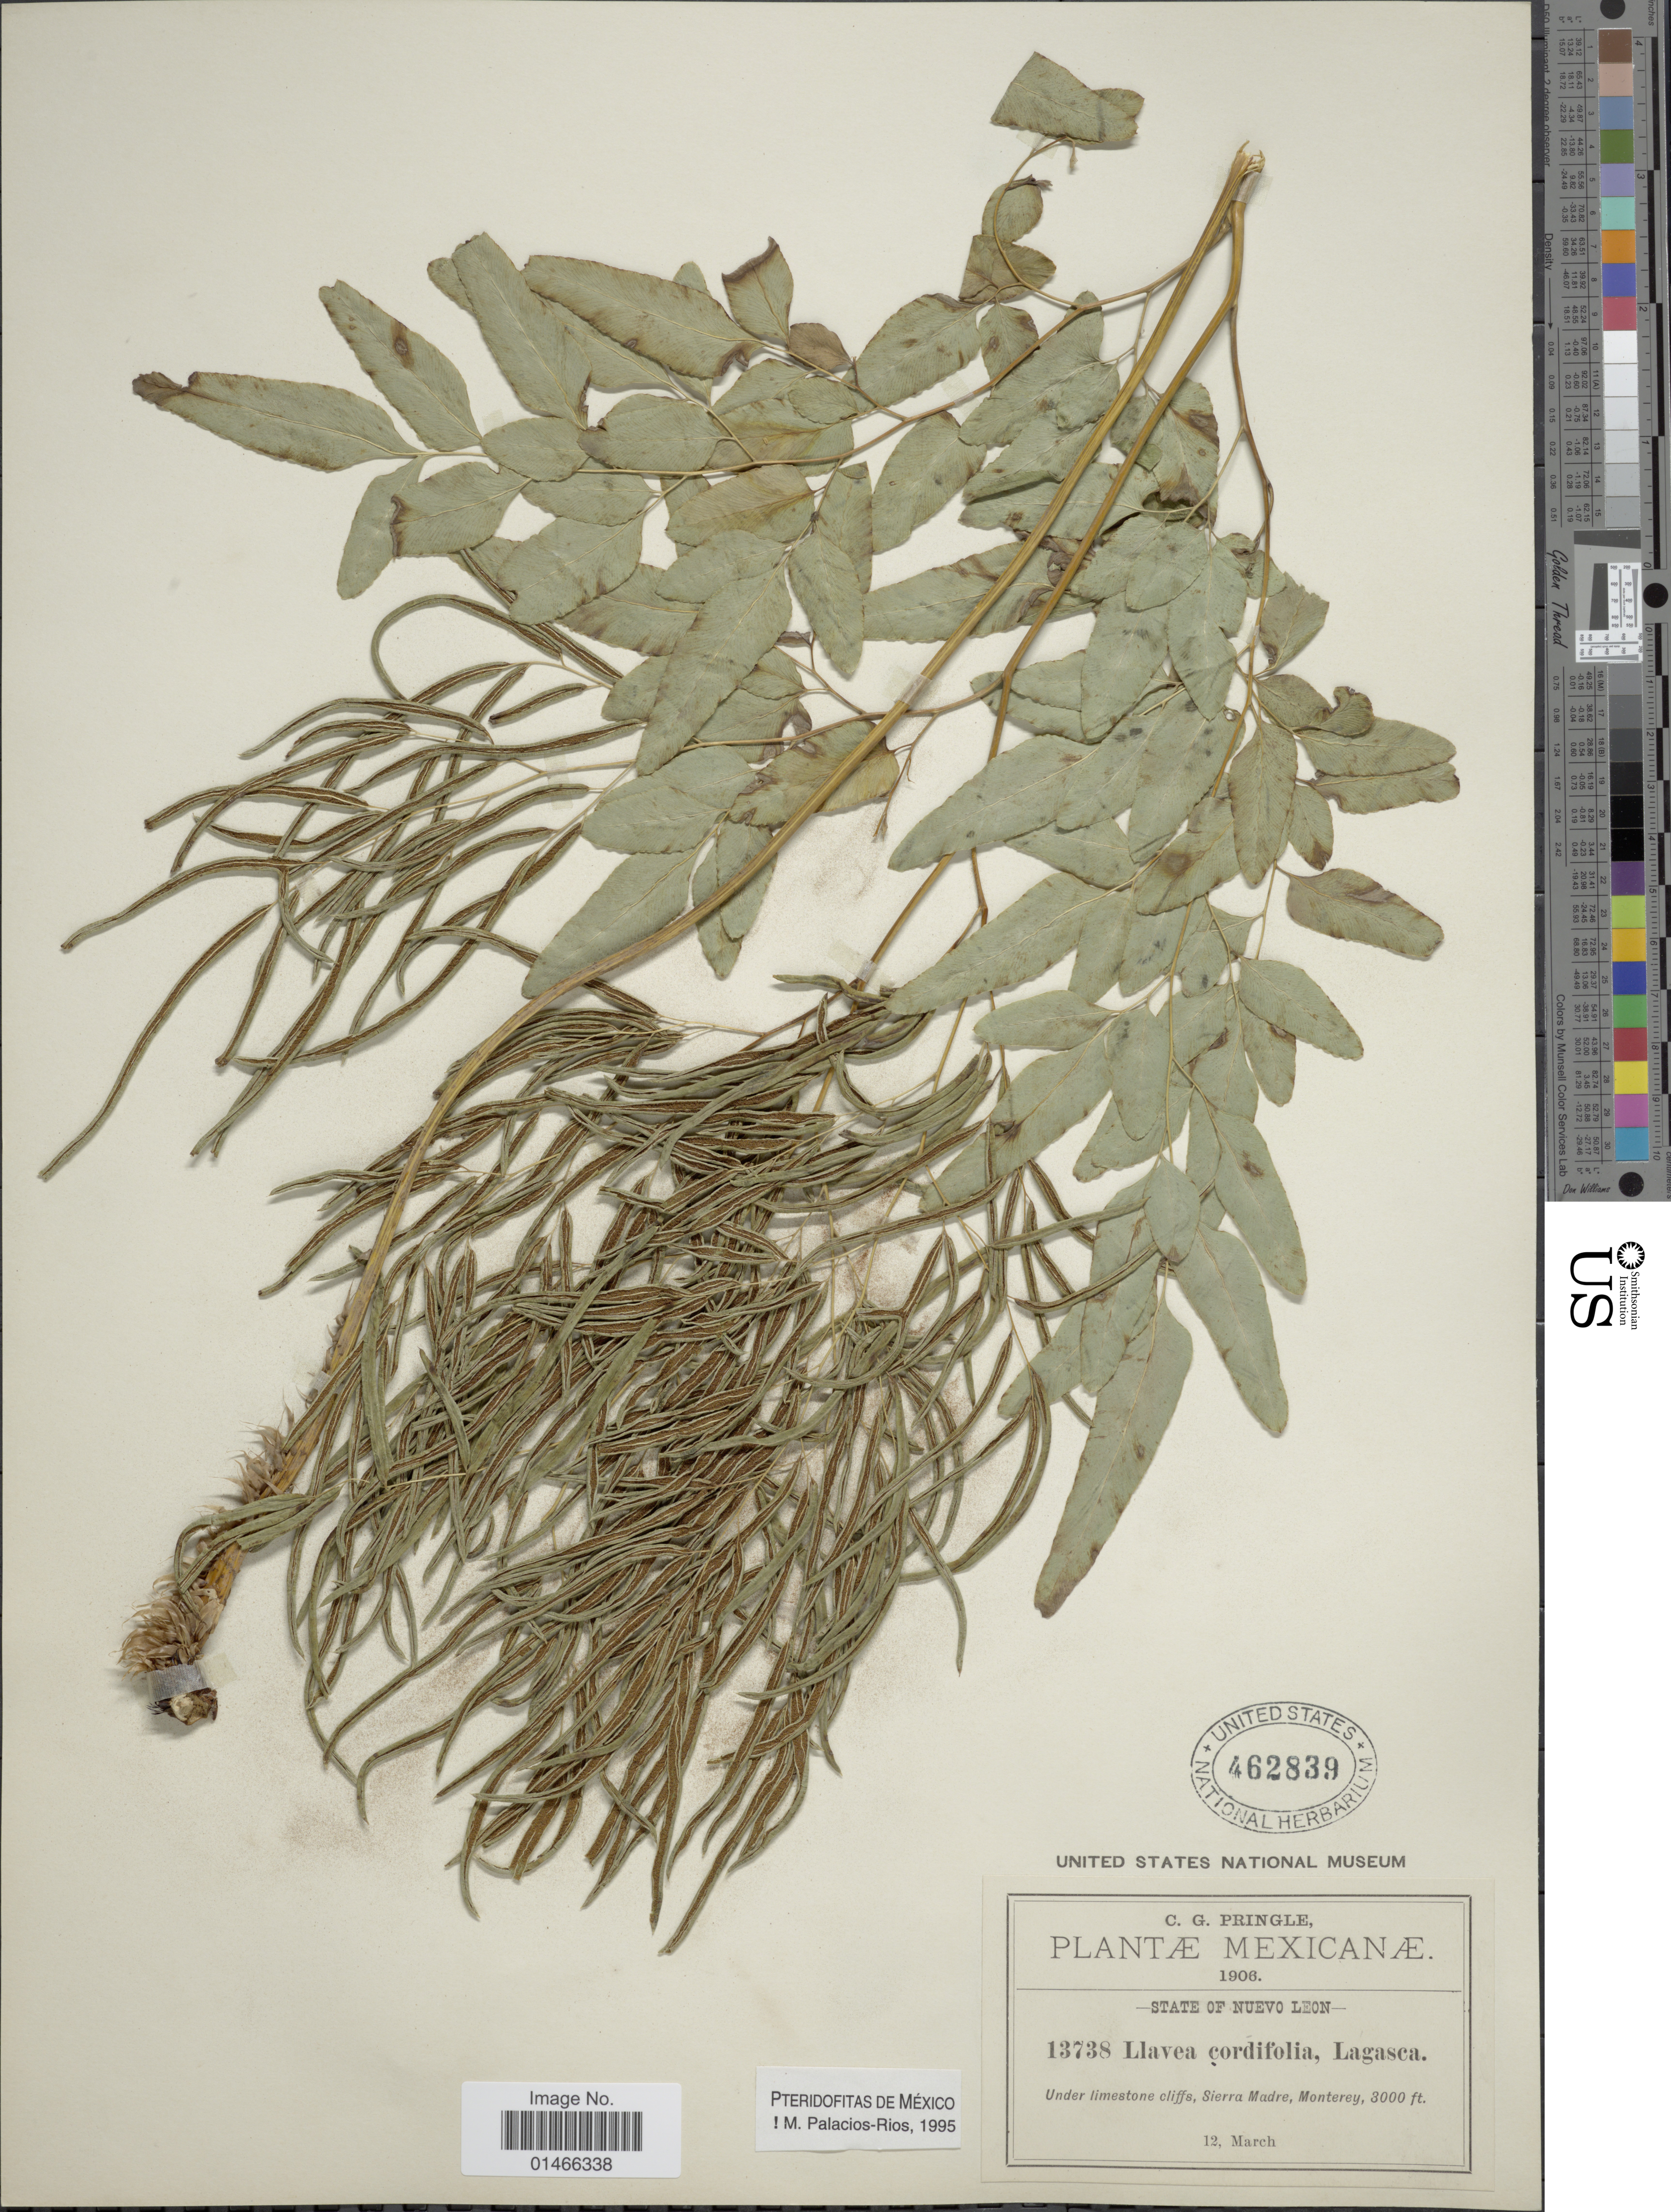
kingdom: Plantae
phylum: Tracheophyta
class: Polypodiopsida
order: Polypodiales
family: Pteridaceae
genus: Llavea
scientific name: Llavea cordifolia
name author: Lag.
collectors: C. G. Pringle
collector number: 13738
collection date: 1906-03-12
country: Mexico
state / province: Nuevo León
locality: State of Nuevo Leon. Under limestone cliffs, Sierra Madre, Monterey.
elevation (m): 914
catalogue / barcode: US 462839